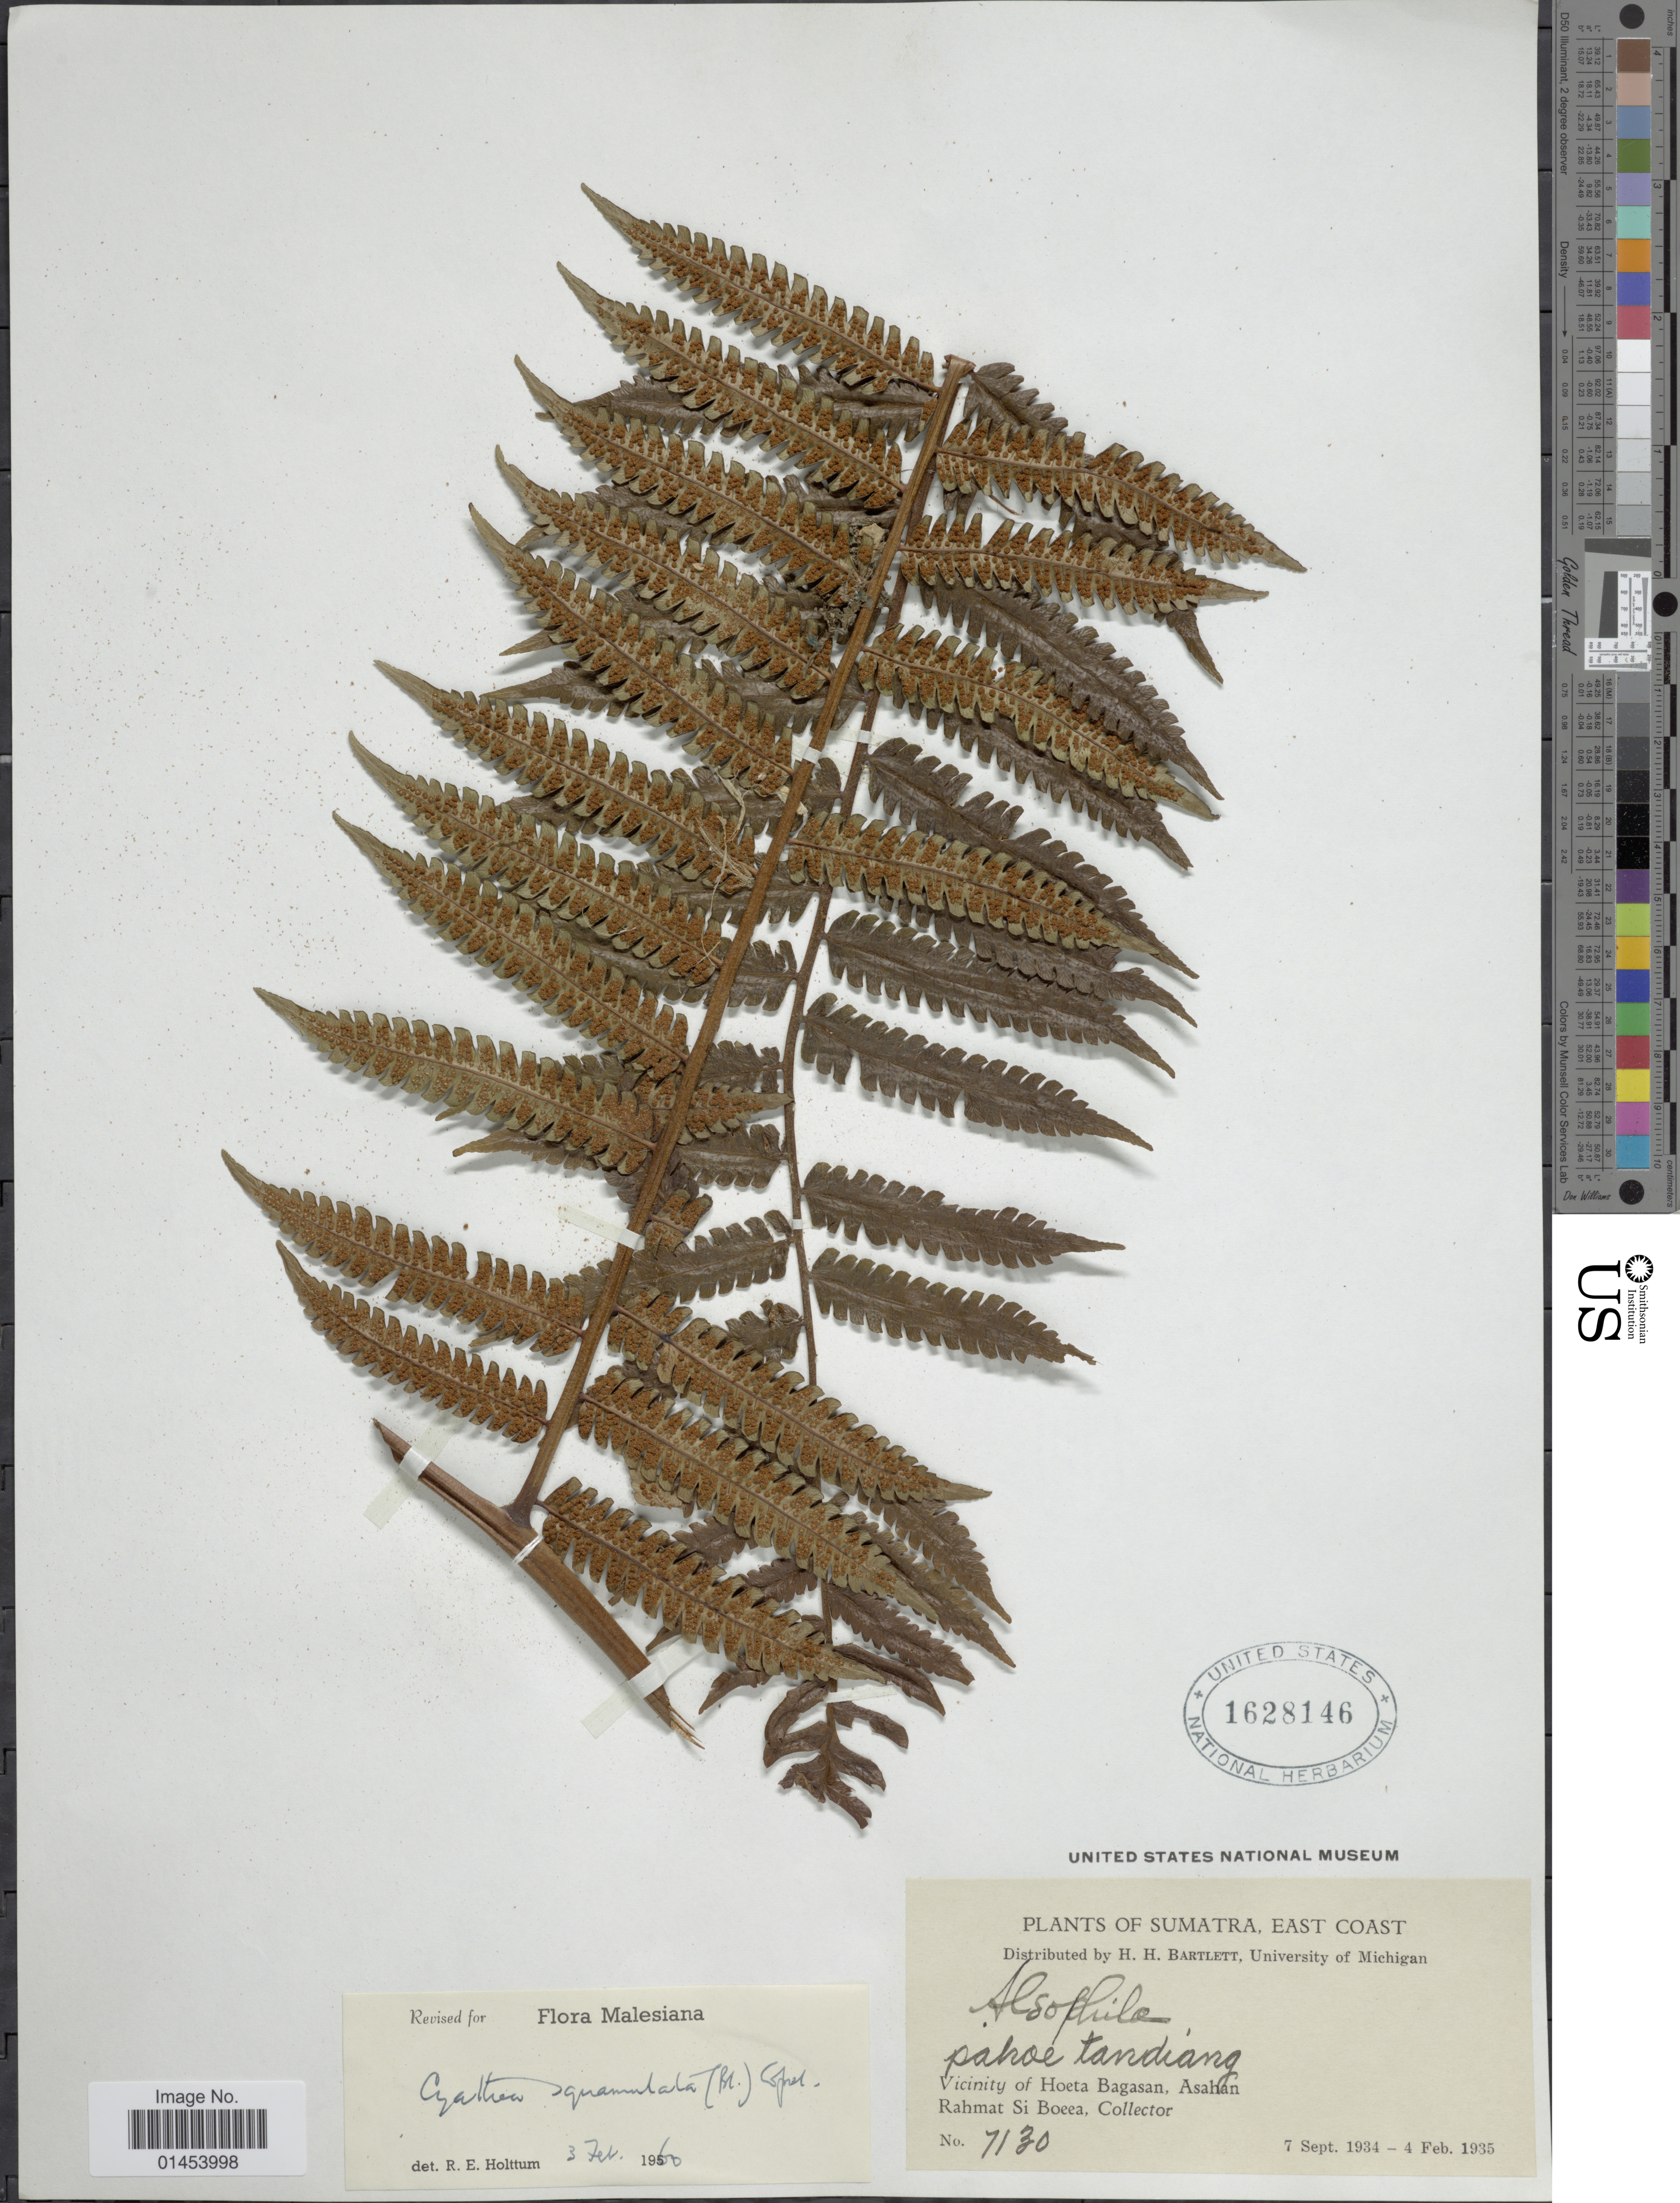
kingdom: Plantae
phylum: Tracheophyta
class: Polypodiopsida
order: Cyatheales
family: Cyatheaceae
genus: Cyathea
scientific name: Cyathea squamulata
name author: (Blume) Copel.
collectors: Rahmat Si Boeea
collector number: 7130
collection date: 1934-09-07/1935-02-04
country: Indonesia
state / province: Sumatra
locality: East Coast. Pahoe tandiang. Vicinity of Hoeta Bagasan, Asahan.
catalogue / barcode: US 1628146